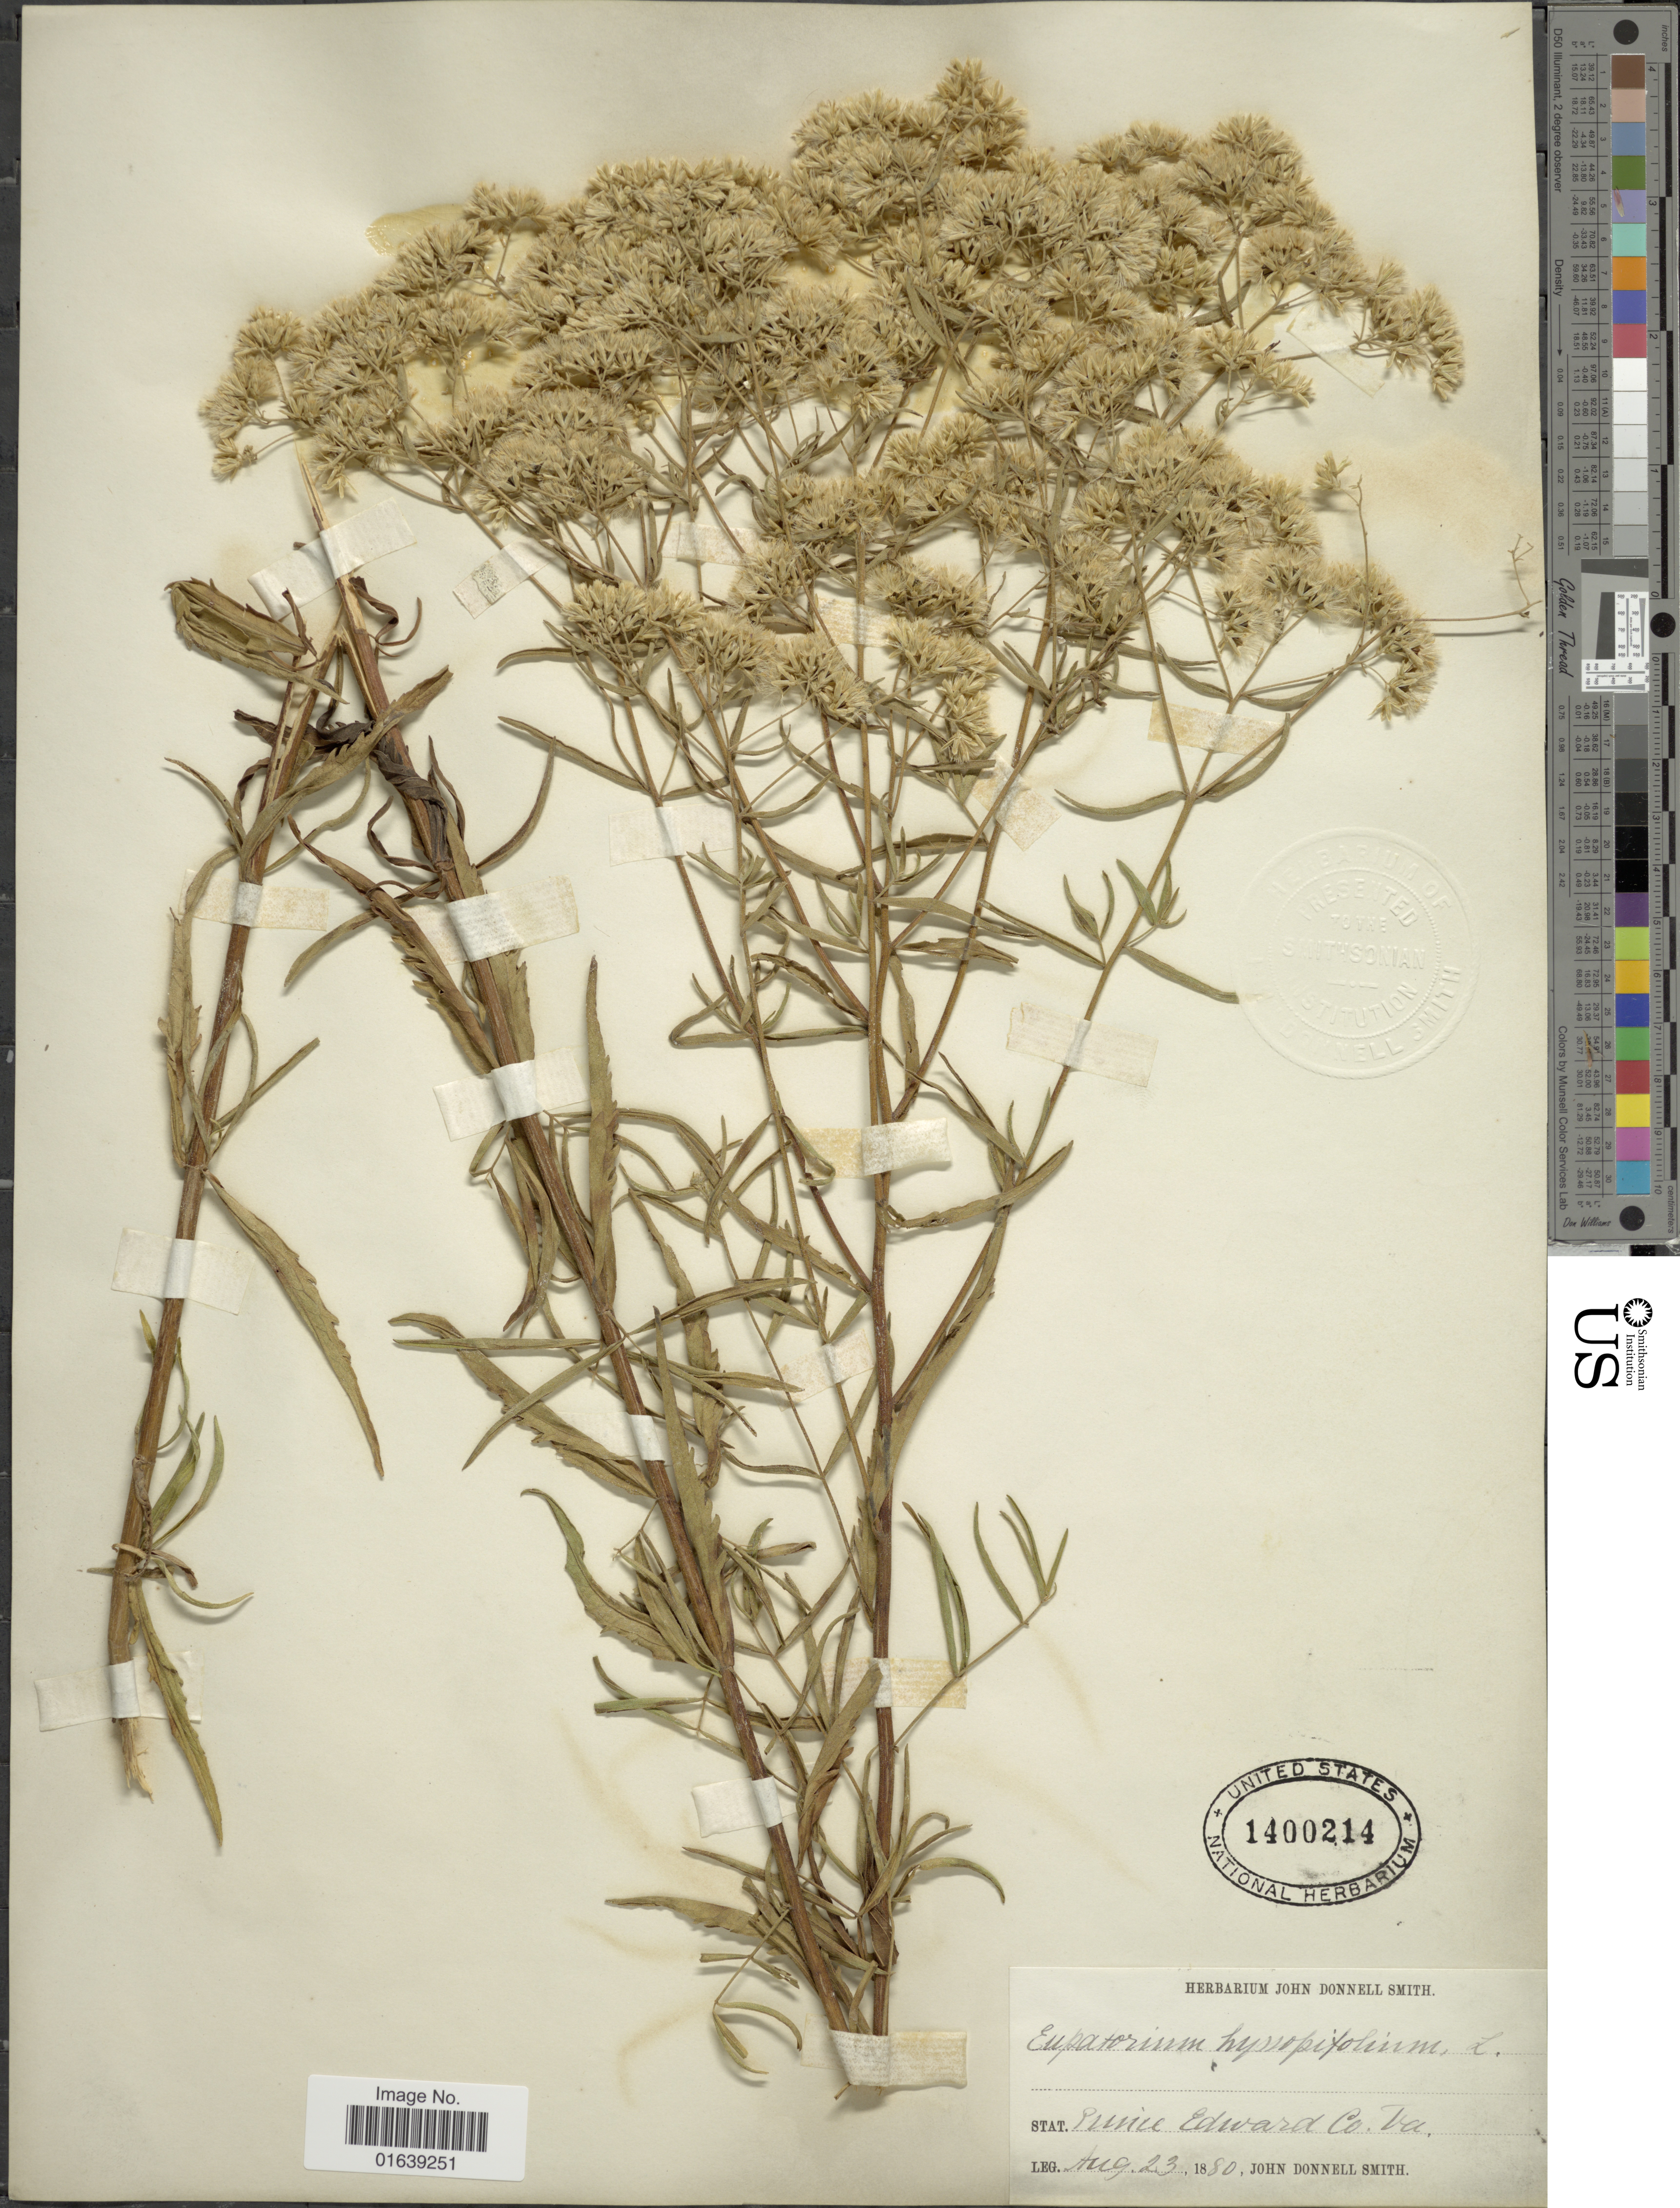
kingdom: Plantae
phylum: Tracheophyta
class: Magnoliopsida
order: Asterales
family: Asteraceae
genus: Eupatorium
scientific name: Eupatorium hyssopifolium var. laciniatum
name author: A. Gray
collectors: J. Donnell Smith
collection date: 1880-08-23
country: United States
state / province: Virginia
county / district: Prince Edward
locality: Stat. Punce. Edward Co.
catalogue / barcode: US 1400214